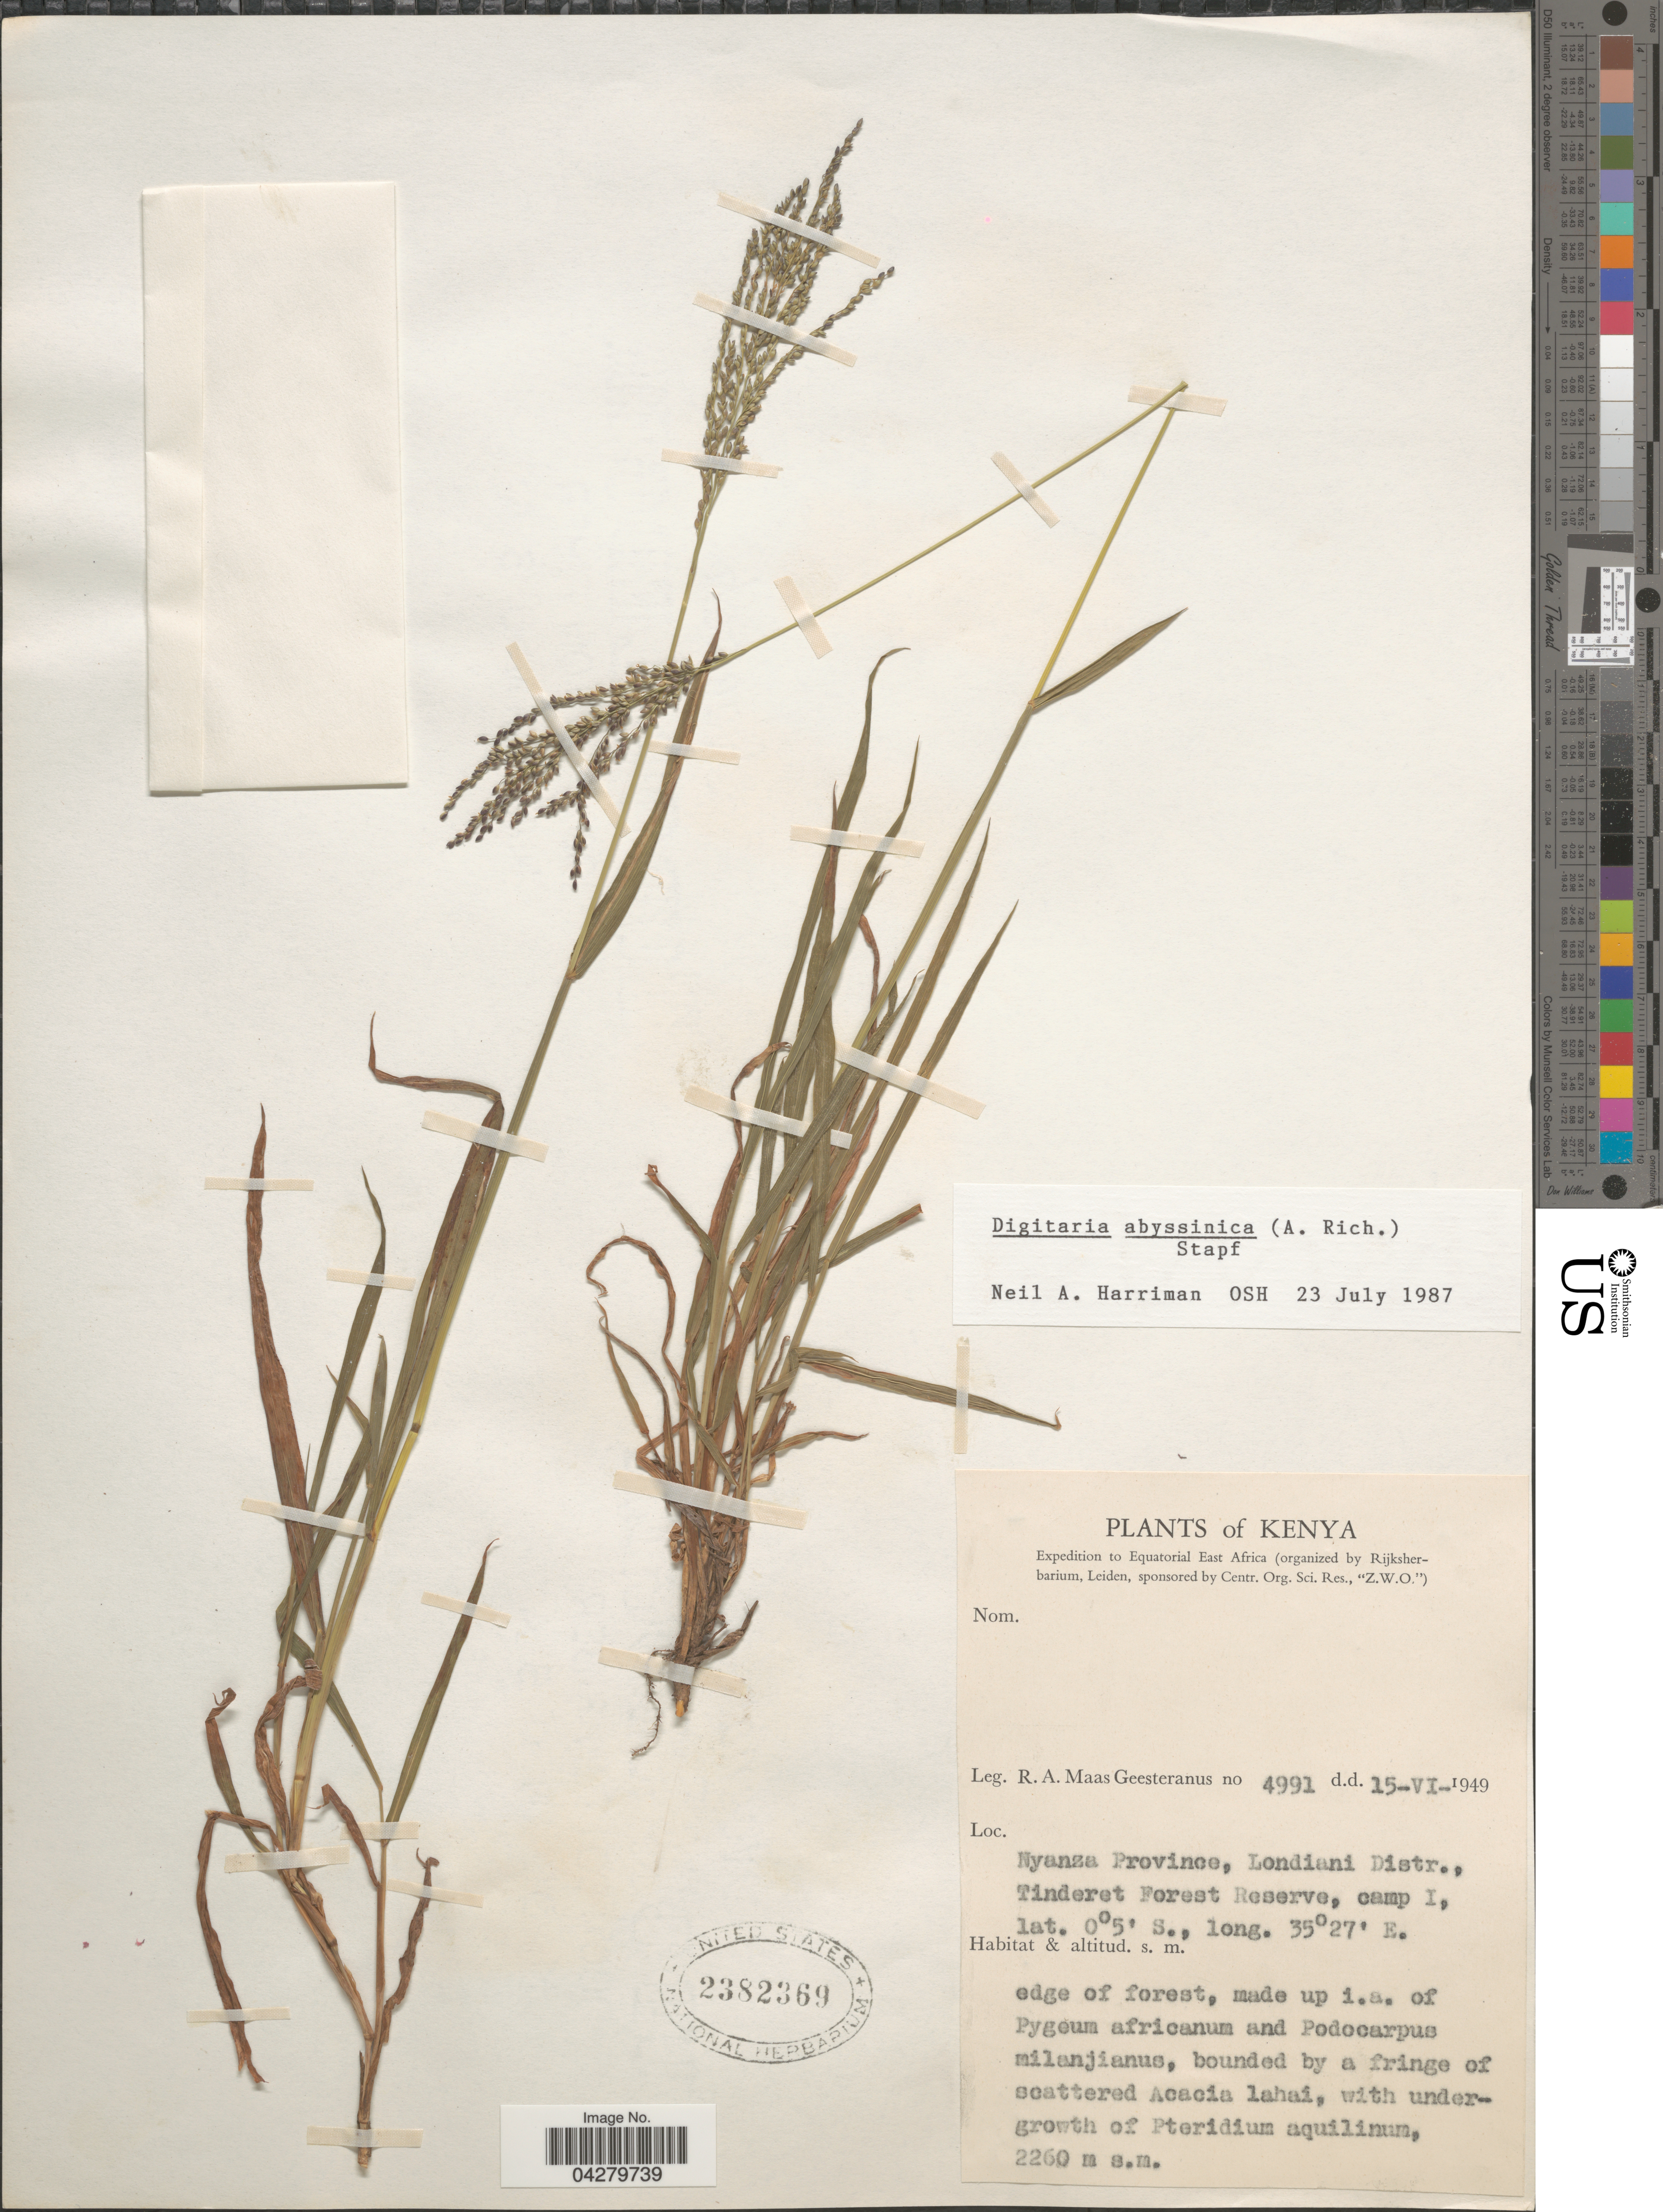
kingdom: Plantae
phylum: Tracheophyta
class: Liliopsida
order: Poales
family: Poaceae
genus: Digitaria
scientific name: Digitaria abyssinica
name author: (Hochst. ex Rich.) Stapf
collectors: R. A. Maas Geesteranus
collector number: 4991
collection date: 1949-06-15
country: Kenya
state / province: Kericho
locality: Expedition to Equatorial East Africa. Nyanza Province, Londiani Distr., Tinderet Forest Reserve, camp I.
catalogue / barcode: US 2382369